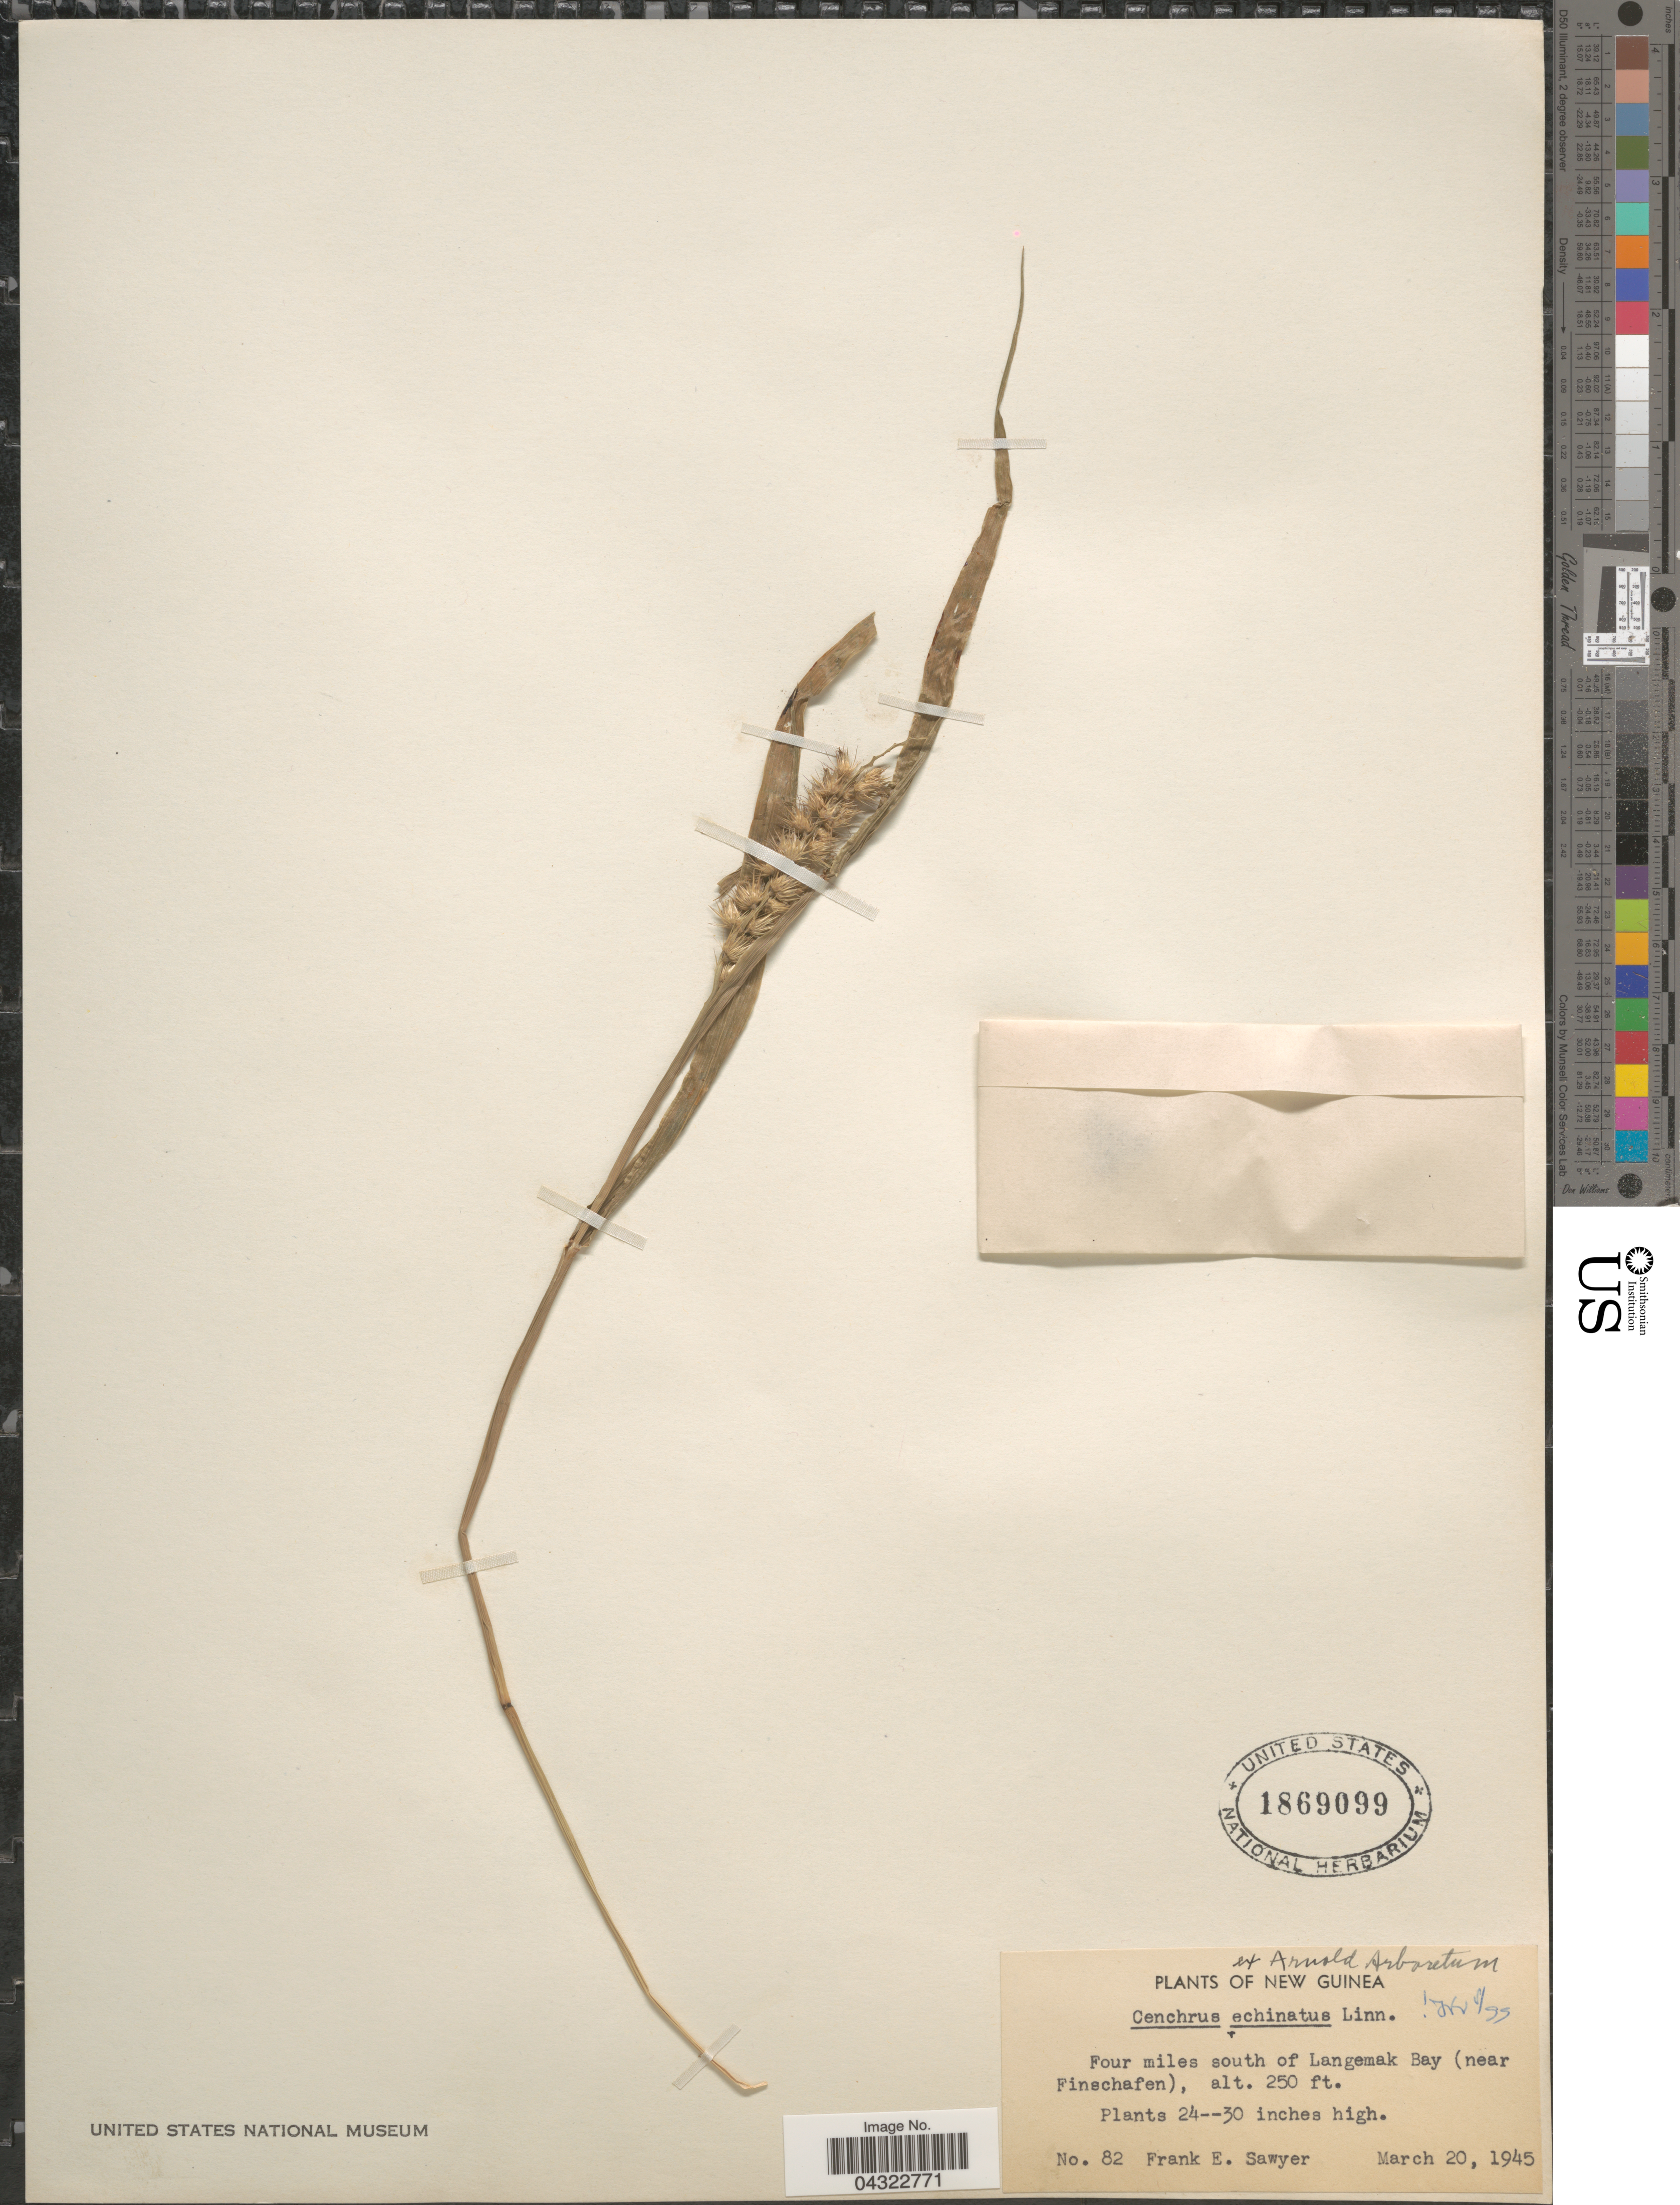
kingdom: Plantae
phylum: Tracheophyta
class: Liliopsida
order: Poales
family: Poaceae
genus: Cenchrus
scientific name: Cenchrus echinatus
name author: L.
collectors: F. Sawyer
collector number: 82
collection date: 1945-03-20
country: Papua New Guinea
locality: New Guinea. Four miles south of Langemak Bay (near Finschafen).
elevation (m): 76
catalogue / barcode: US 1869099